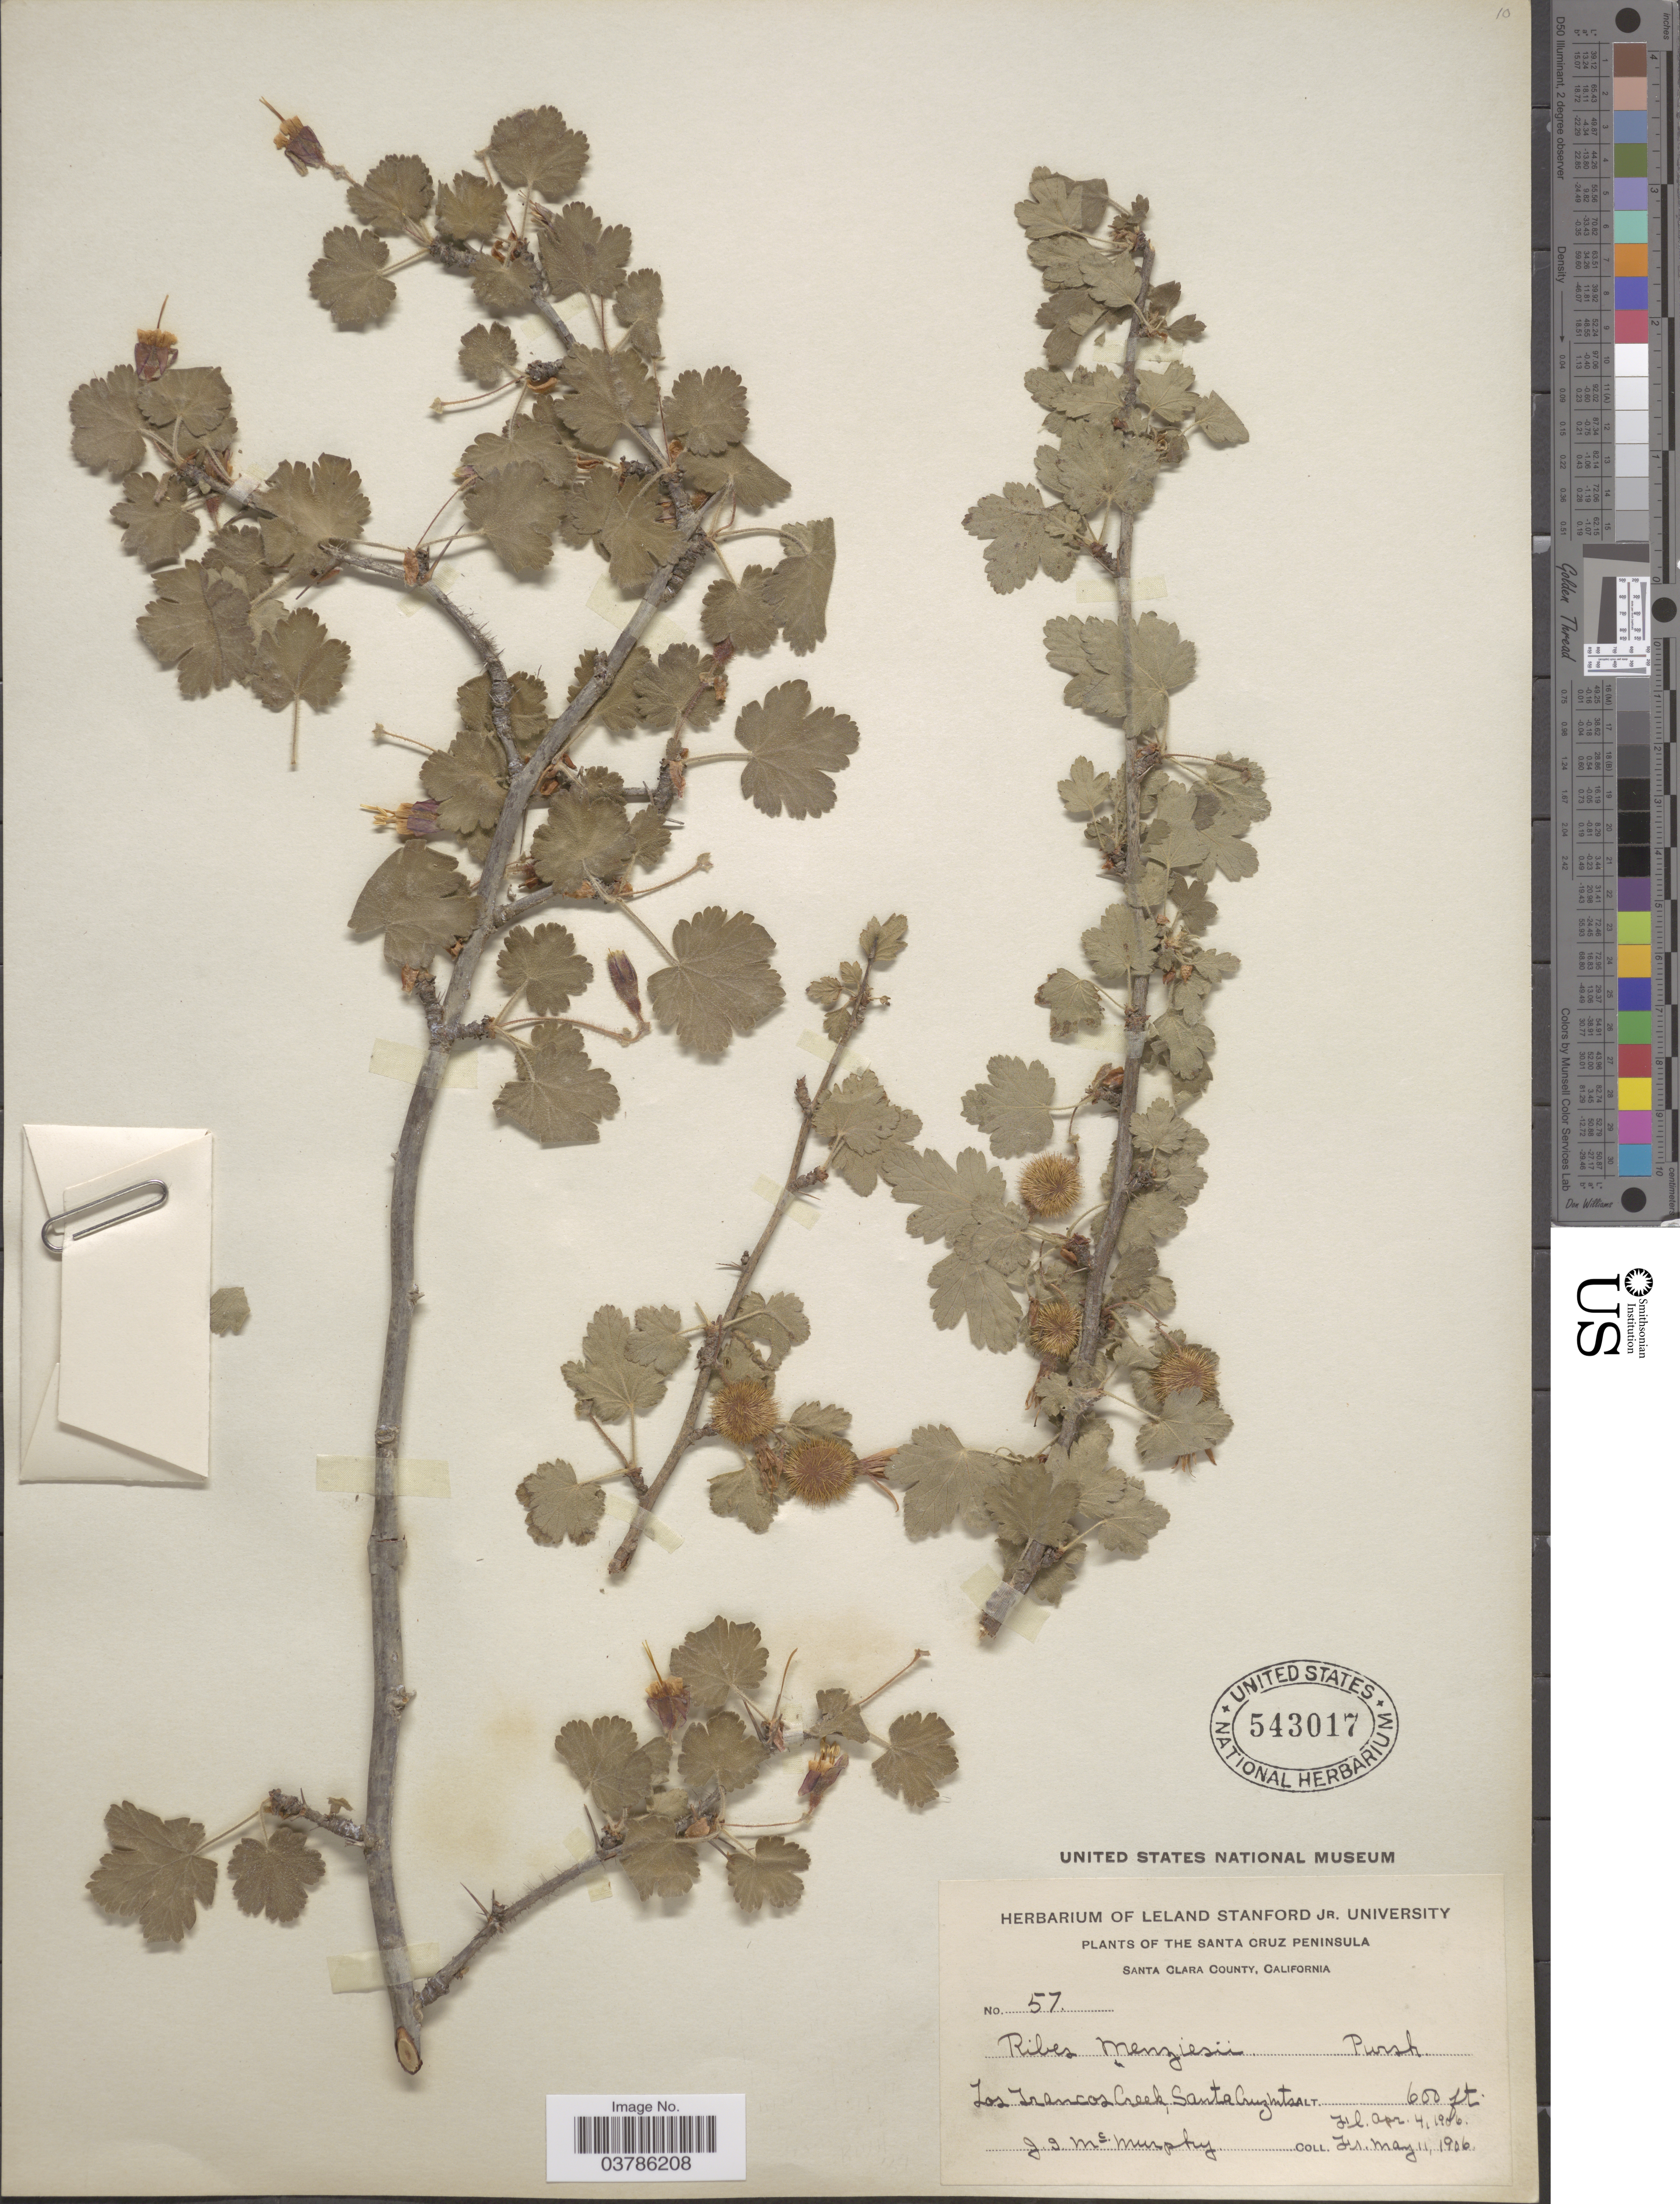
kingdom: Plantae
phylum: Tracheophyta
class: Magnoliopsida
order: Saxifragales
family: Grossulariaceae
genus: Ribes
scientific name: Ribes menziesii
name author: Pursh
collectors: J. McMurphy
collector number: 57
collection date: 1906-04-04/1906-05-11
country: United States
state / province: California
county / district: Santa Clara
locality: The Santa Cruz Peninsula. Santa Clara County. Los Trancos Creek, Santa Cruz Mts.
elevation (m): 183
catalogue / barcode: US 543017